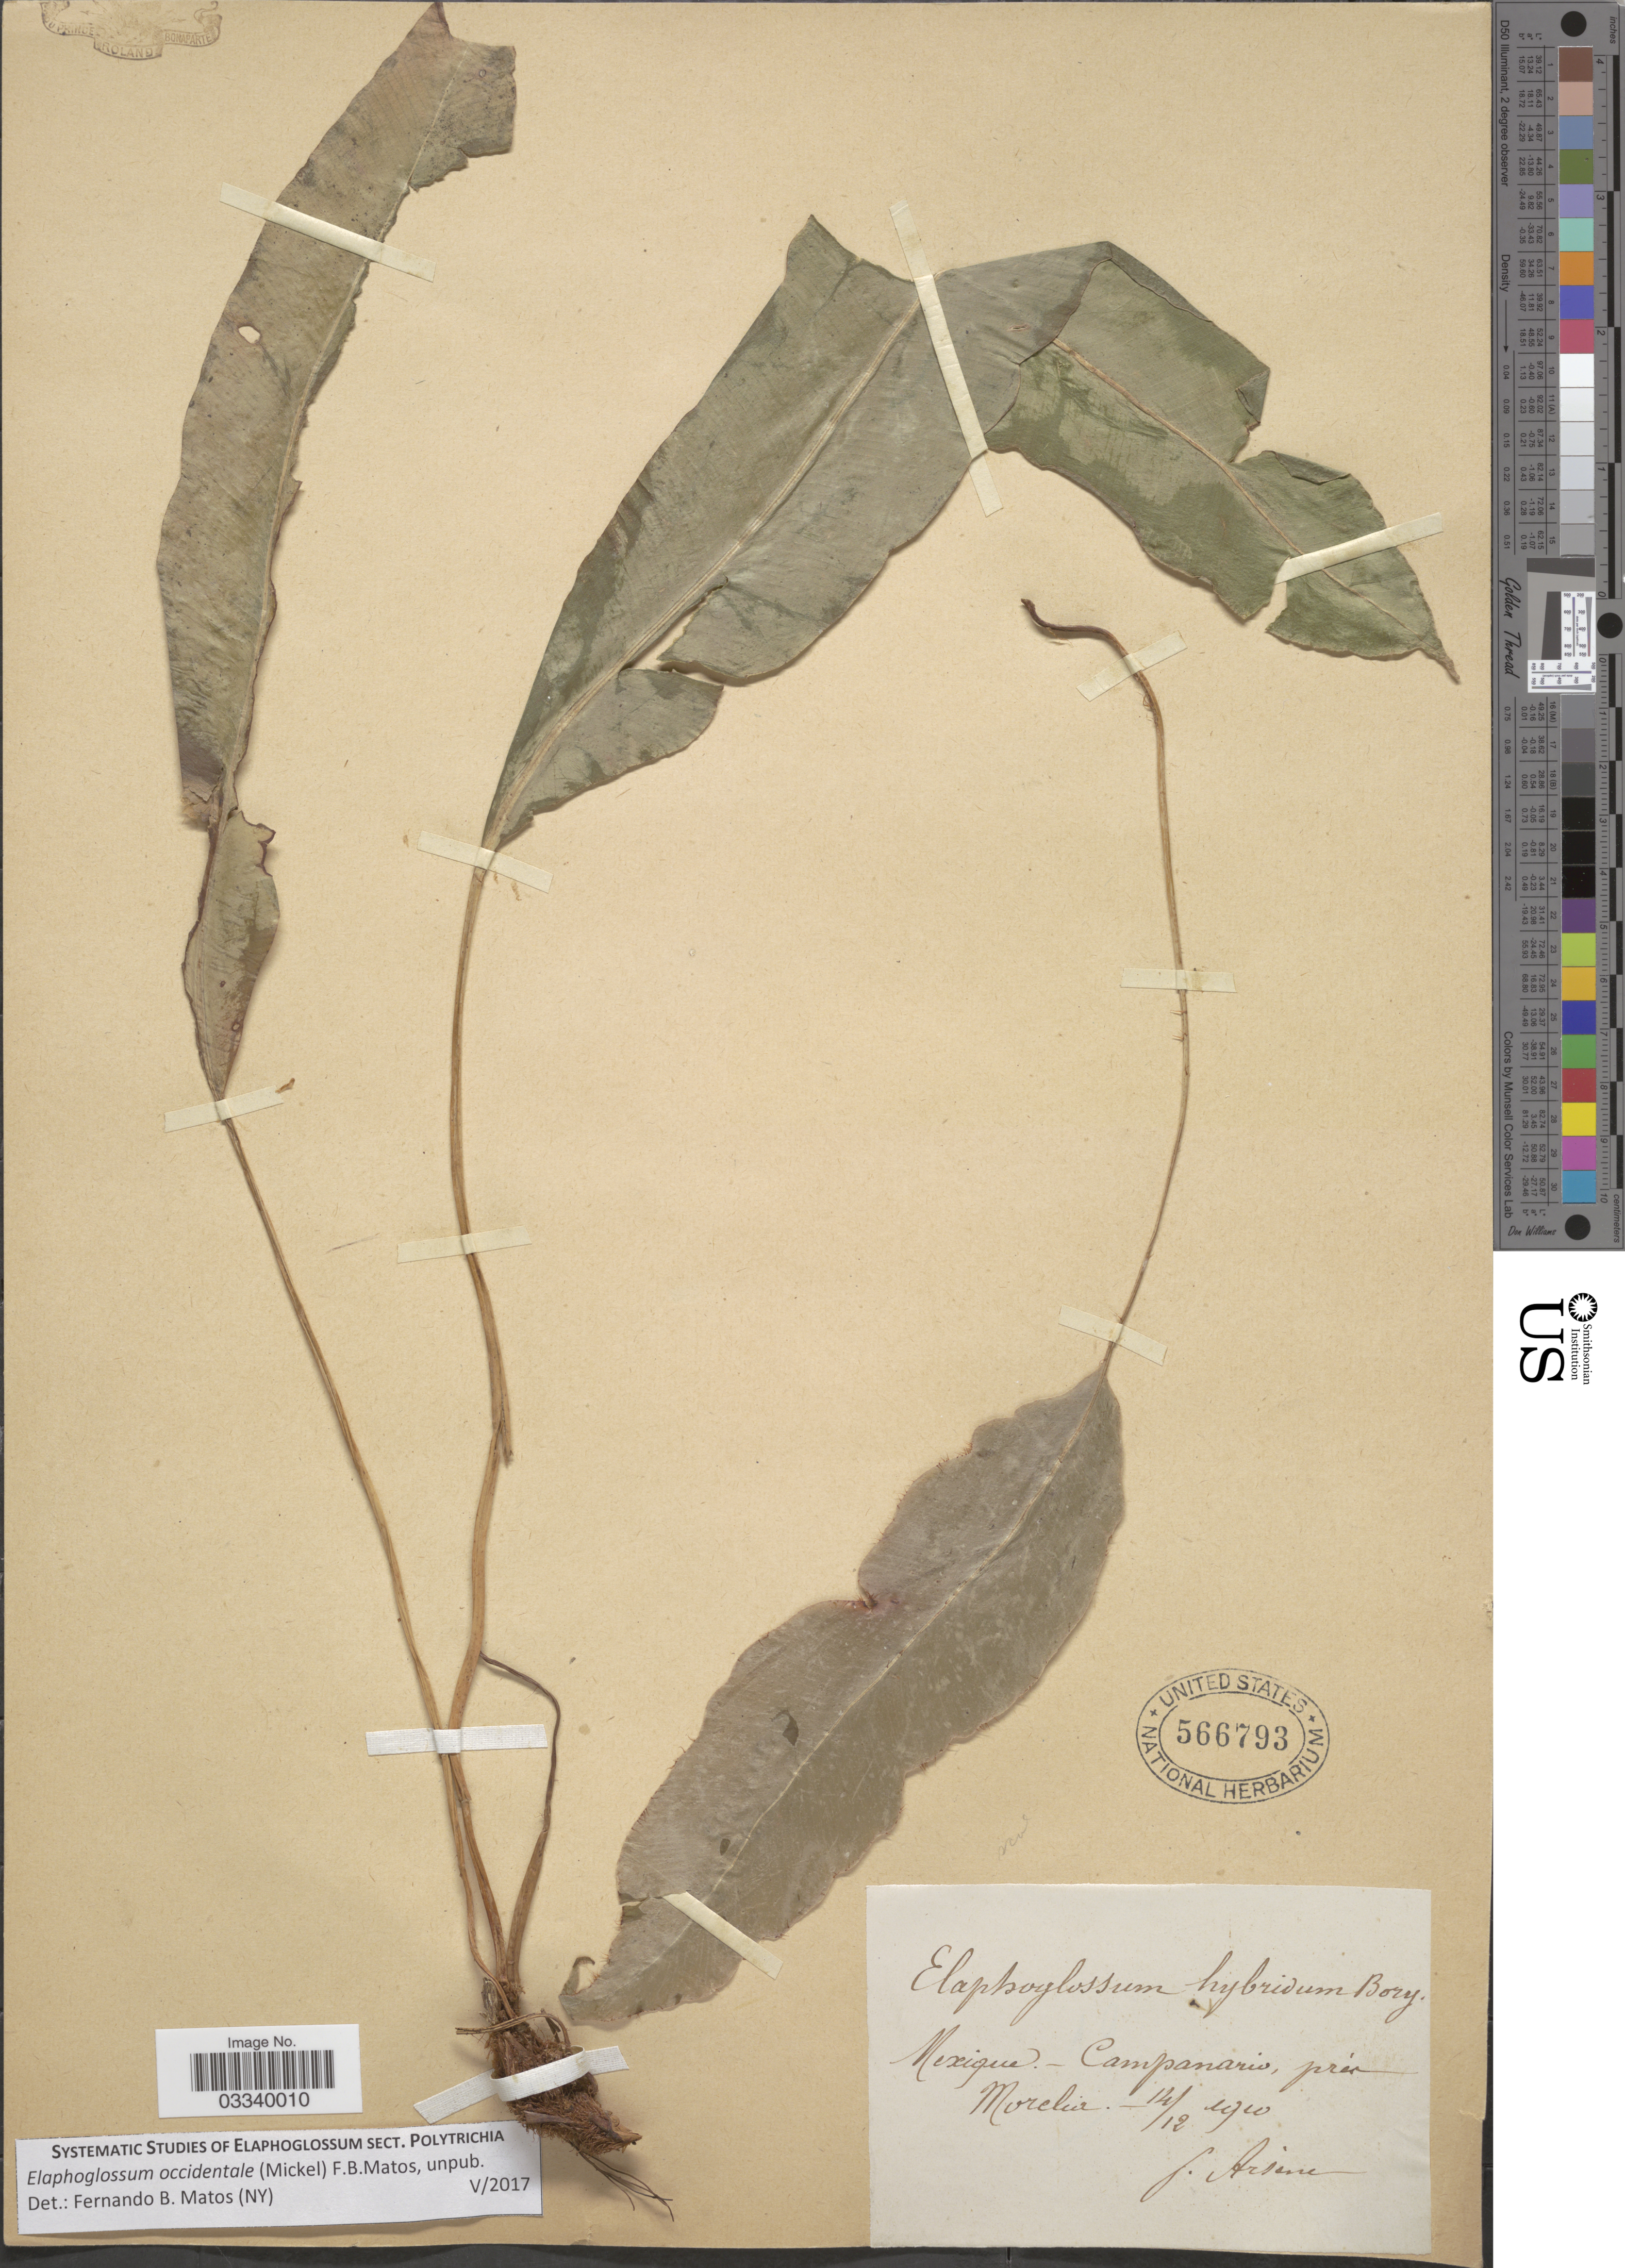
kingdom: Plantae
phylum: Tracheophyta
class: Polypodiopsida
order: Polypodiales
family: Dryopteridaceae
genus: Elaphoglossum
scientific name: Elaphoglossum occidentale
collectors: F. Arsène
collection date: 1910-12-14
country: Mexico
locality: Campanario, prés Morelia.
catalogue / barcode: US 566793